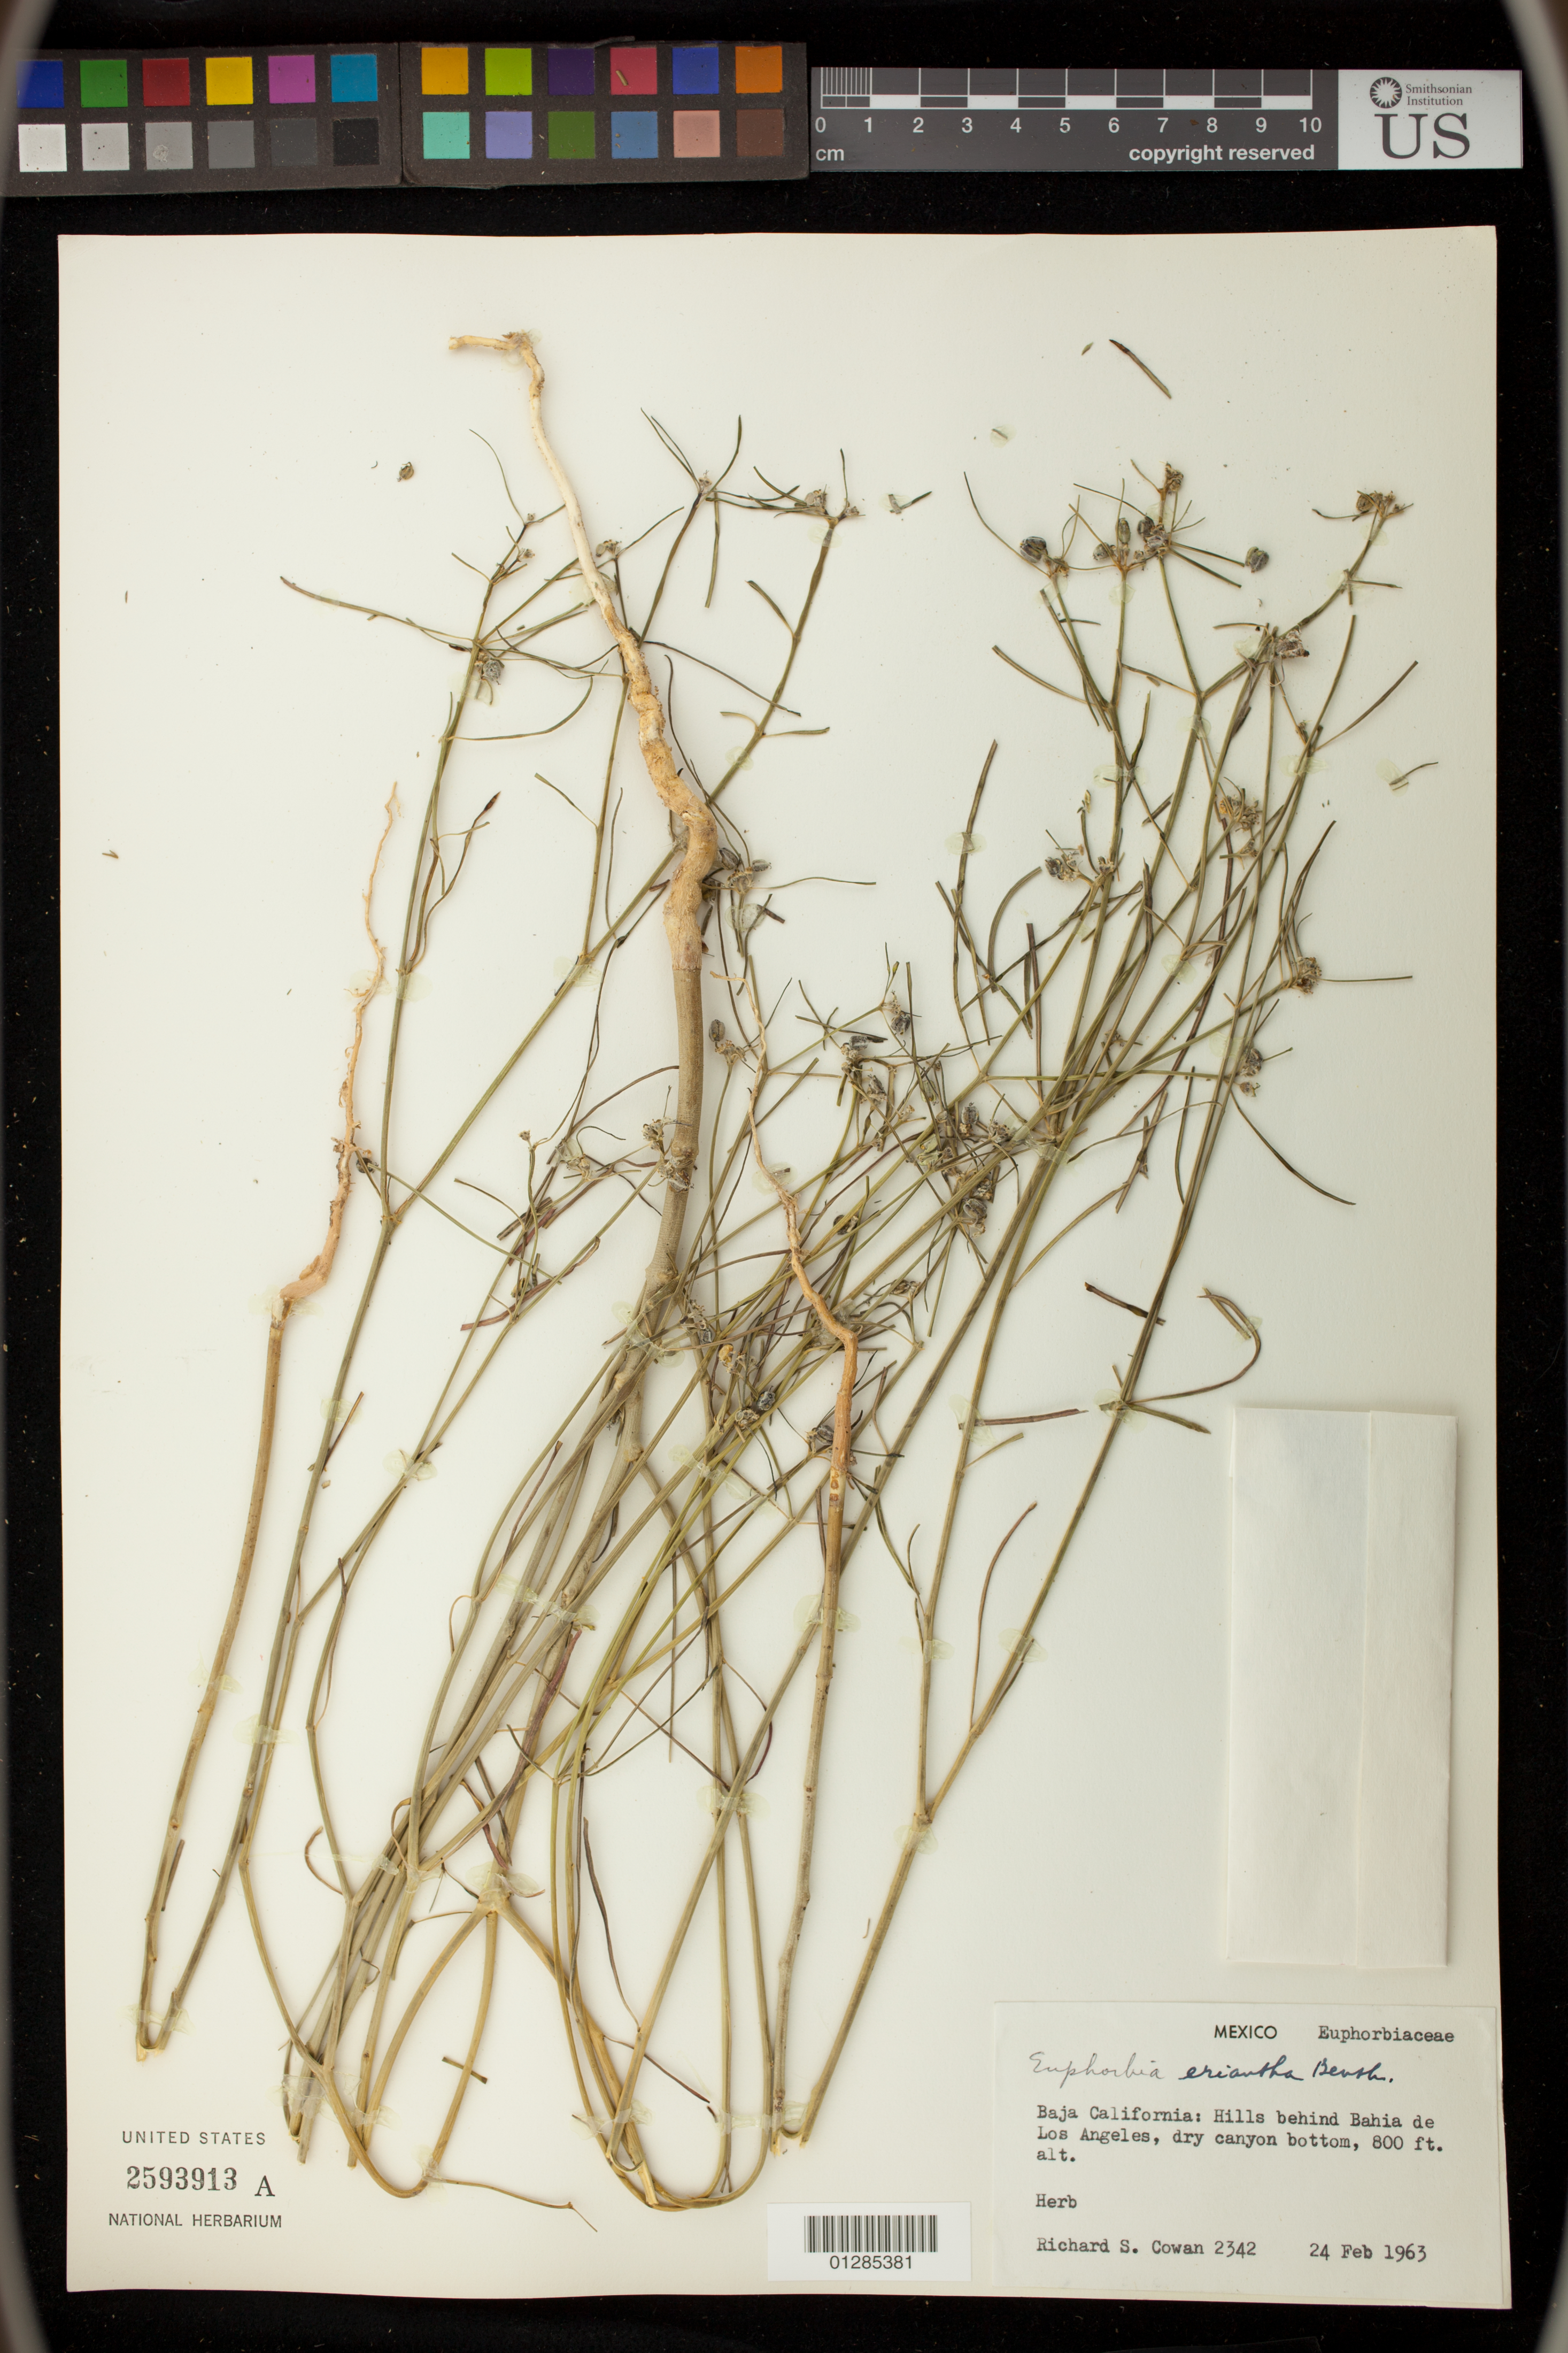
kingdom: Plantae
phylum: Tracheophyta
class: Magnoliopsida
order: Malpighiales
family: Euphorbiaceae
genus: Euphorbia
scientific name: Euphorbia eriantha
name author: Benth.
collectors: R. S. Cowan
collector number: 2342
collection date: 1963-02-24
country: Mexico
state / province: Baja California Norte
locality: Hills behind Bahia de Lost Angeles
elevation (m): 244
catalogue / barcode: US 2593913A